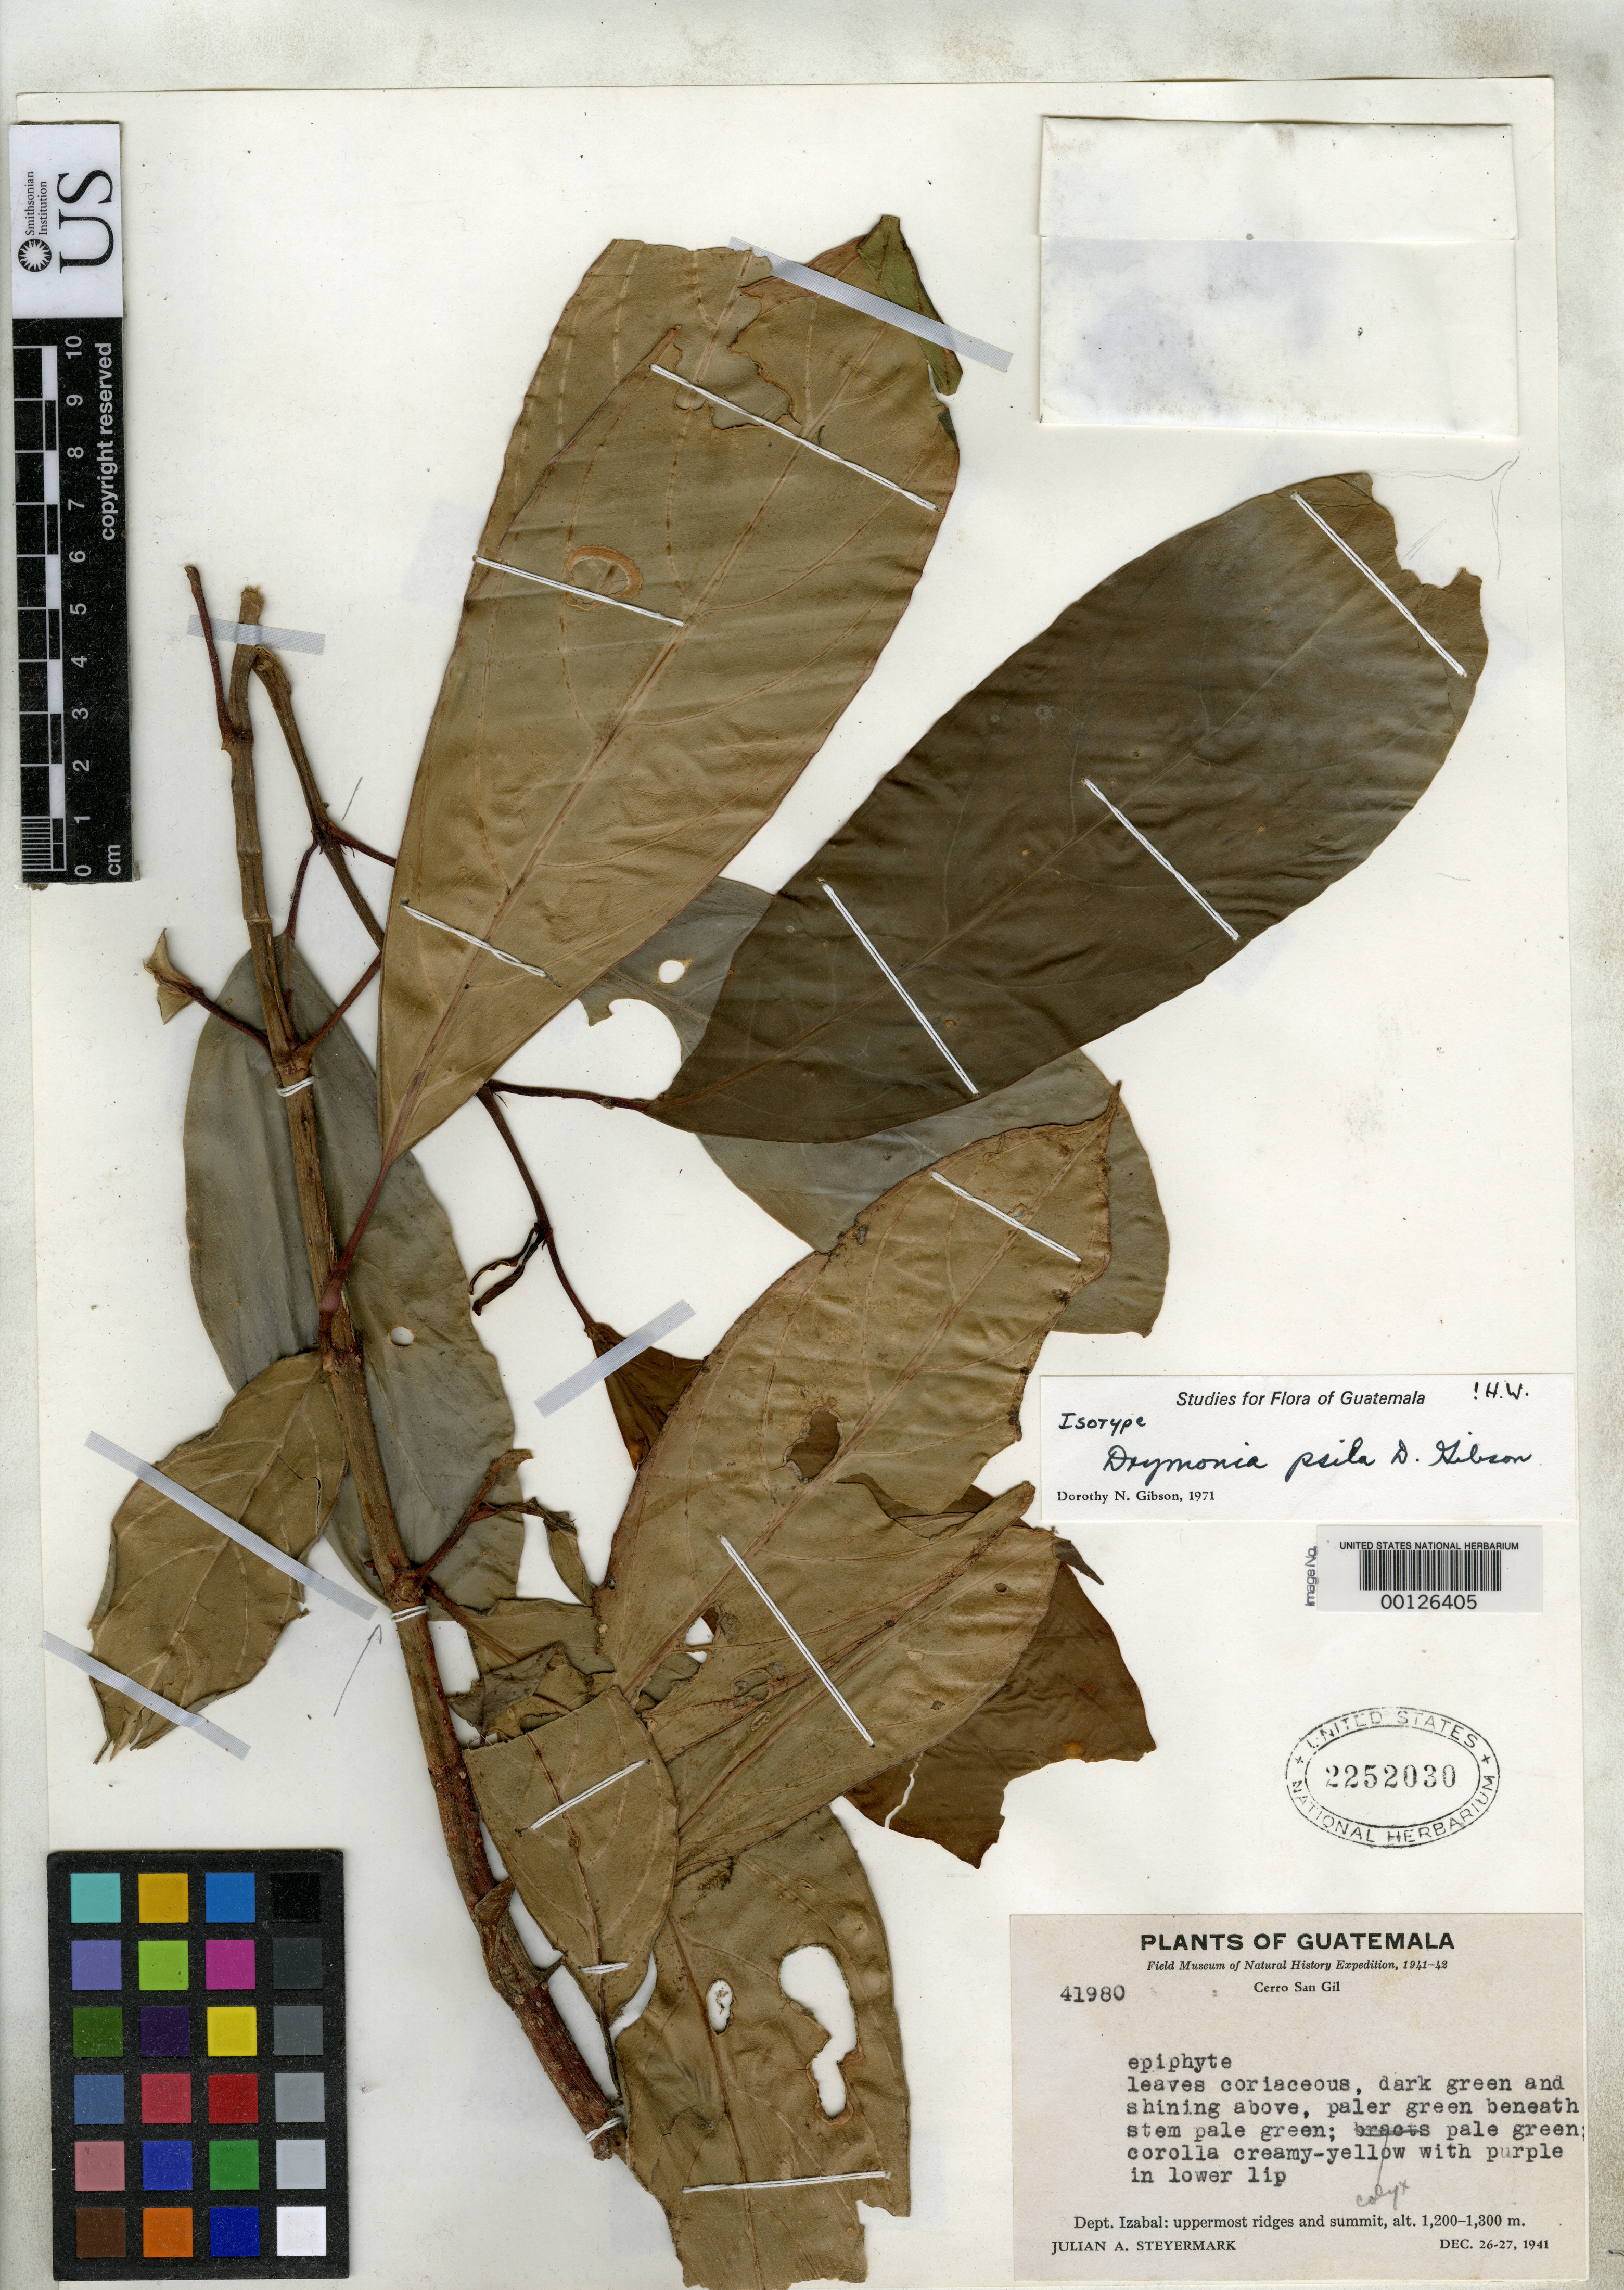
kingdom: Plantae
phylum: Tracheophyta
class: Magnoliopsida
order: Lamiales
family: Gesneriaceae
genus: Drymonia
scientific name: Drymonia psila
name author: D.N. Gibson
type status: Isotype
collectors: J. Steyermark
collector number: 41980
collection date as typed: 26 Dec 1941 and 27 Dec 1941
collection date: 1941-12-26,1941-12-27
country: Guatemala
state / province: Izabal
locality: Cerro San Gil.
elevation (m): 1200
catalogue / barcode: US 2252030